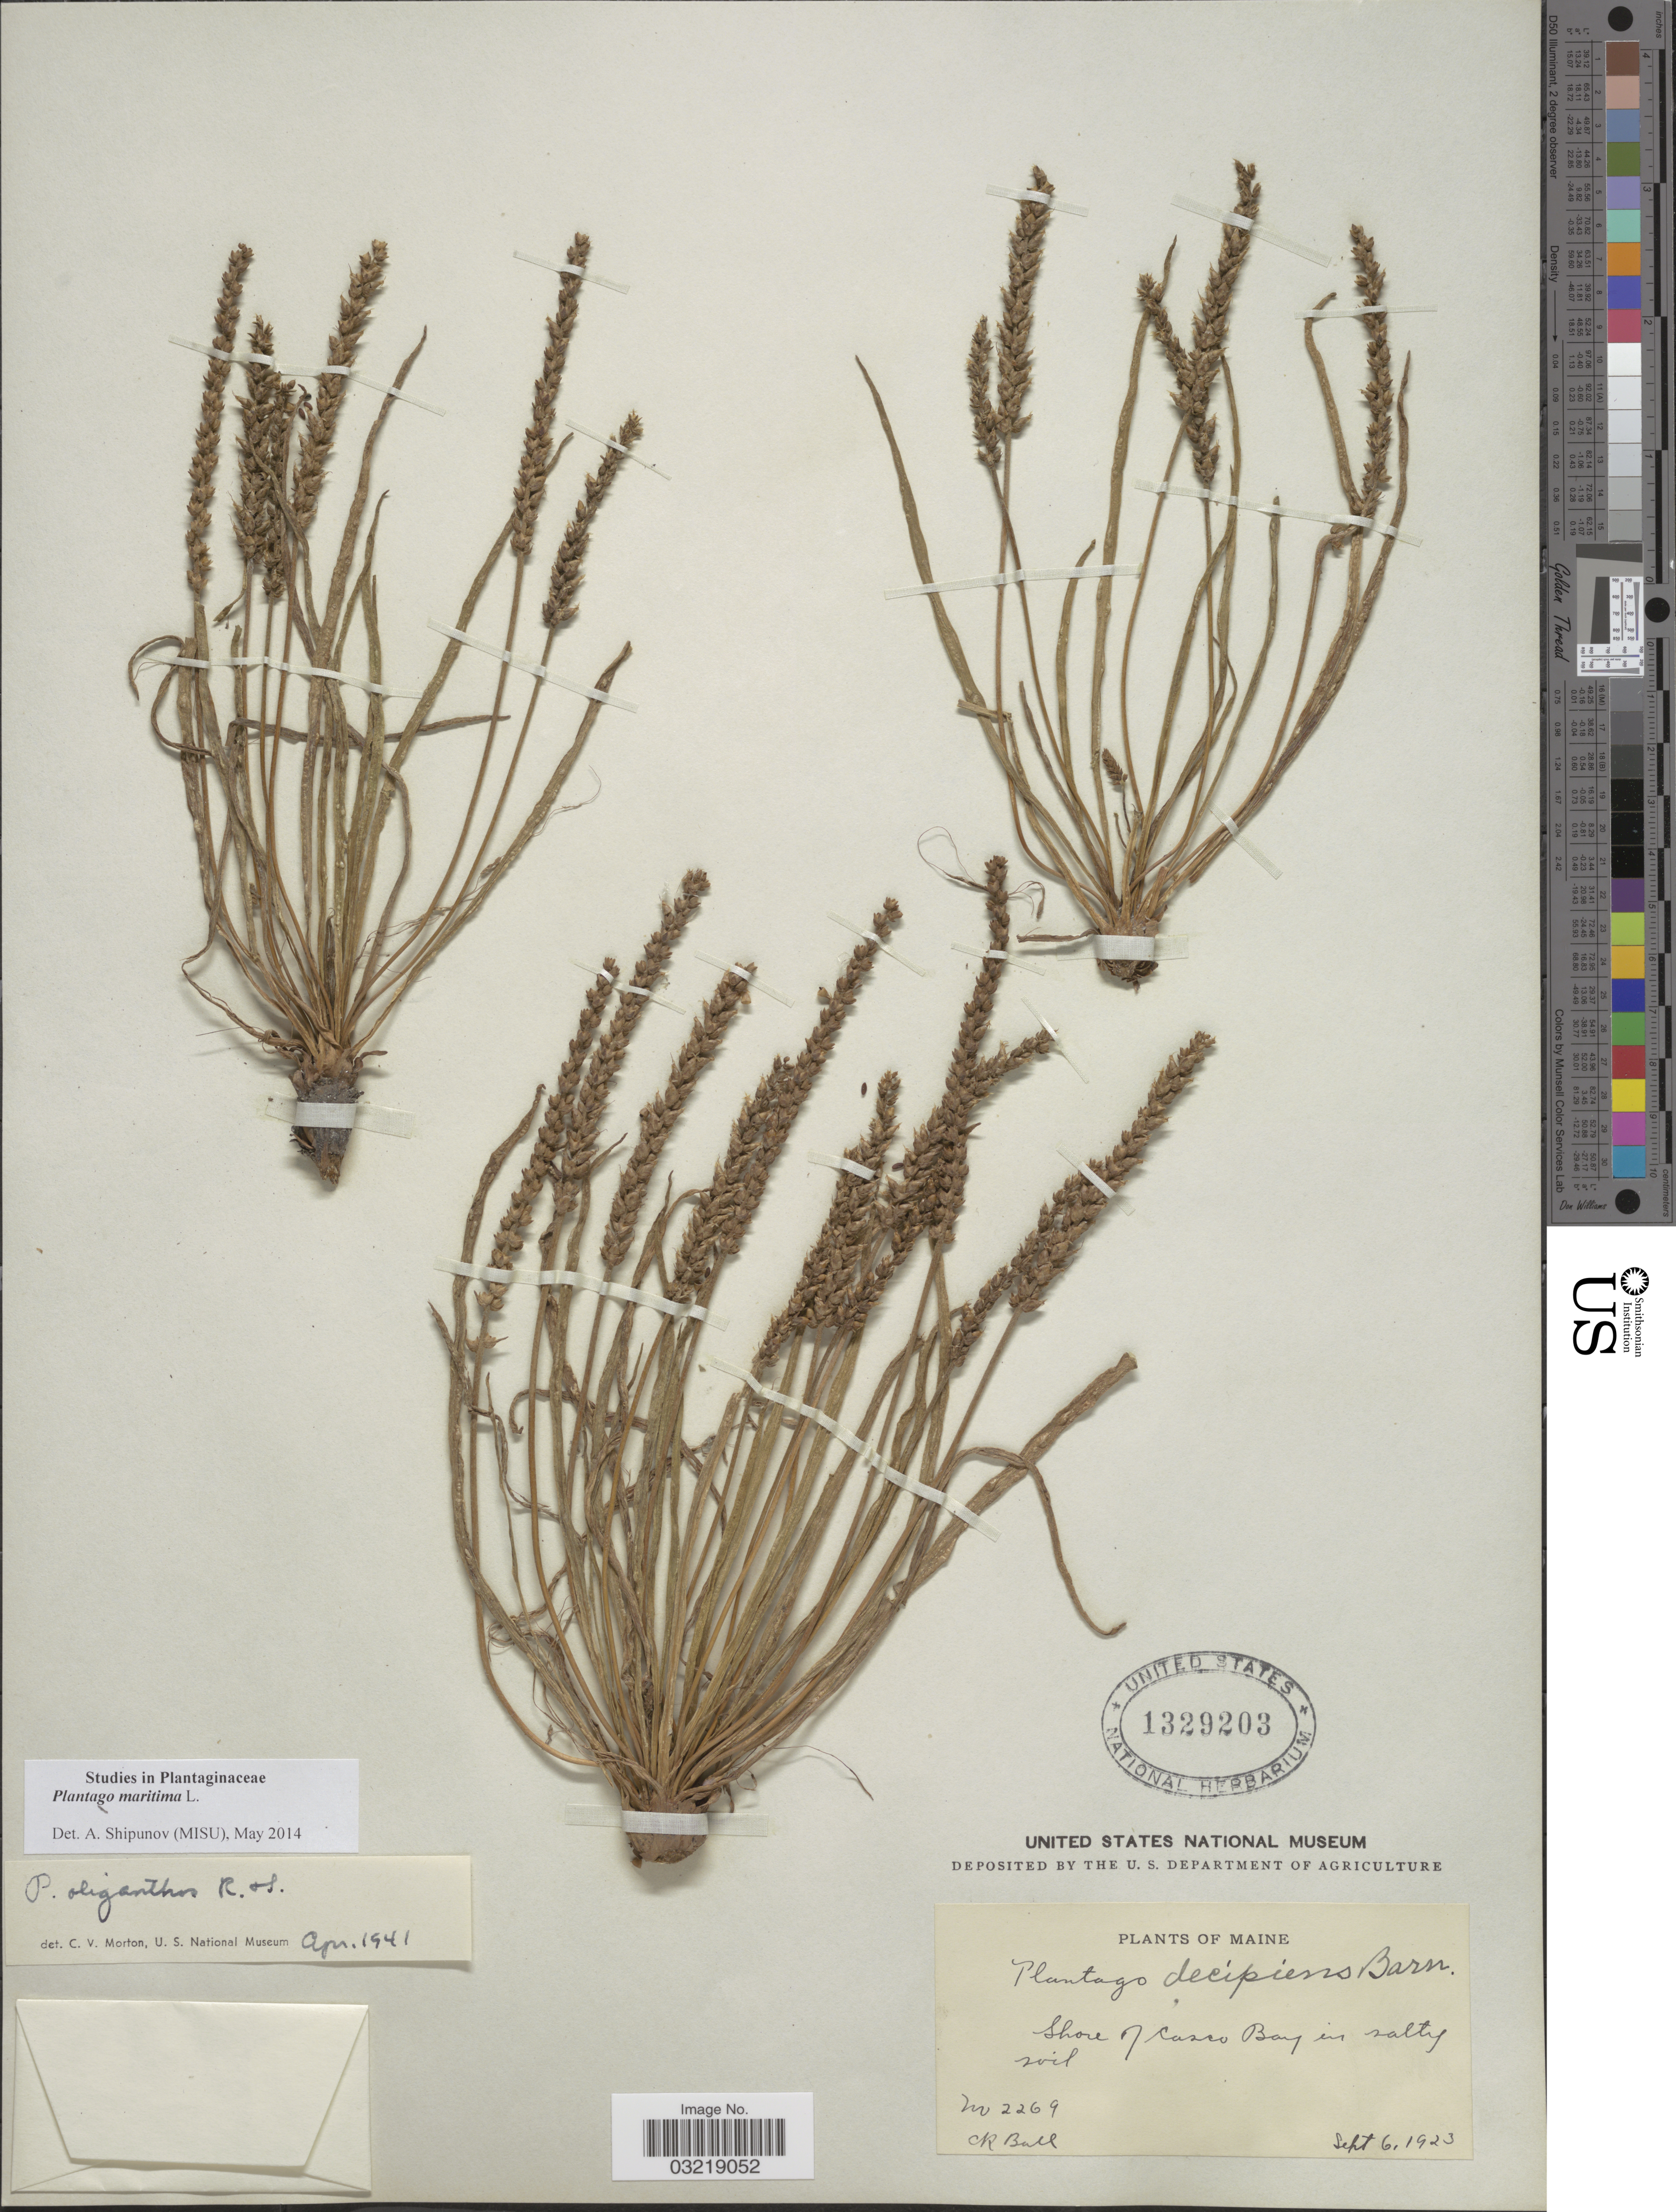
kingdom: Plantae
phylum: Tracheophyta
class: Magnoliopsida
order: Lamiales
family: Plantaginaceae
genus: Plantago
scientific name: Plantago maritima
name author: L.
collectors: C. R. Ball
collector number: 2269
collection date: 1923-09-06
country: United States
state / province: Maine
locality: Shore of Casco Bay in salty soil.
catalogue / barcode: US 1329203